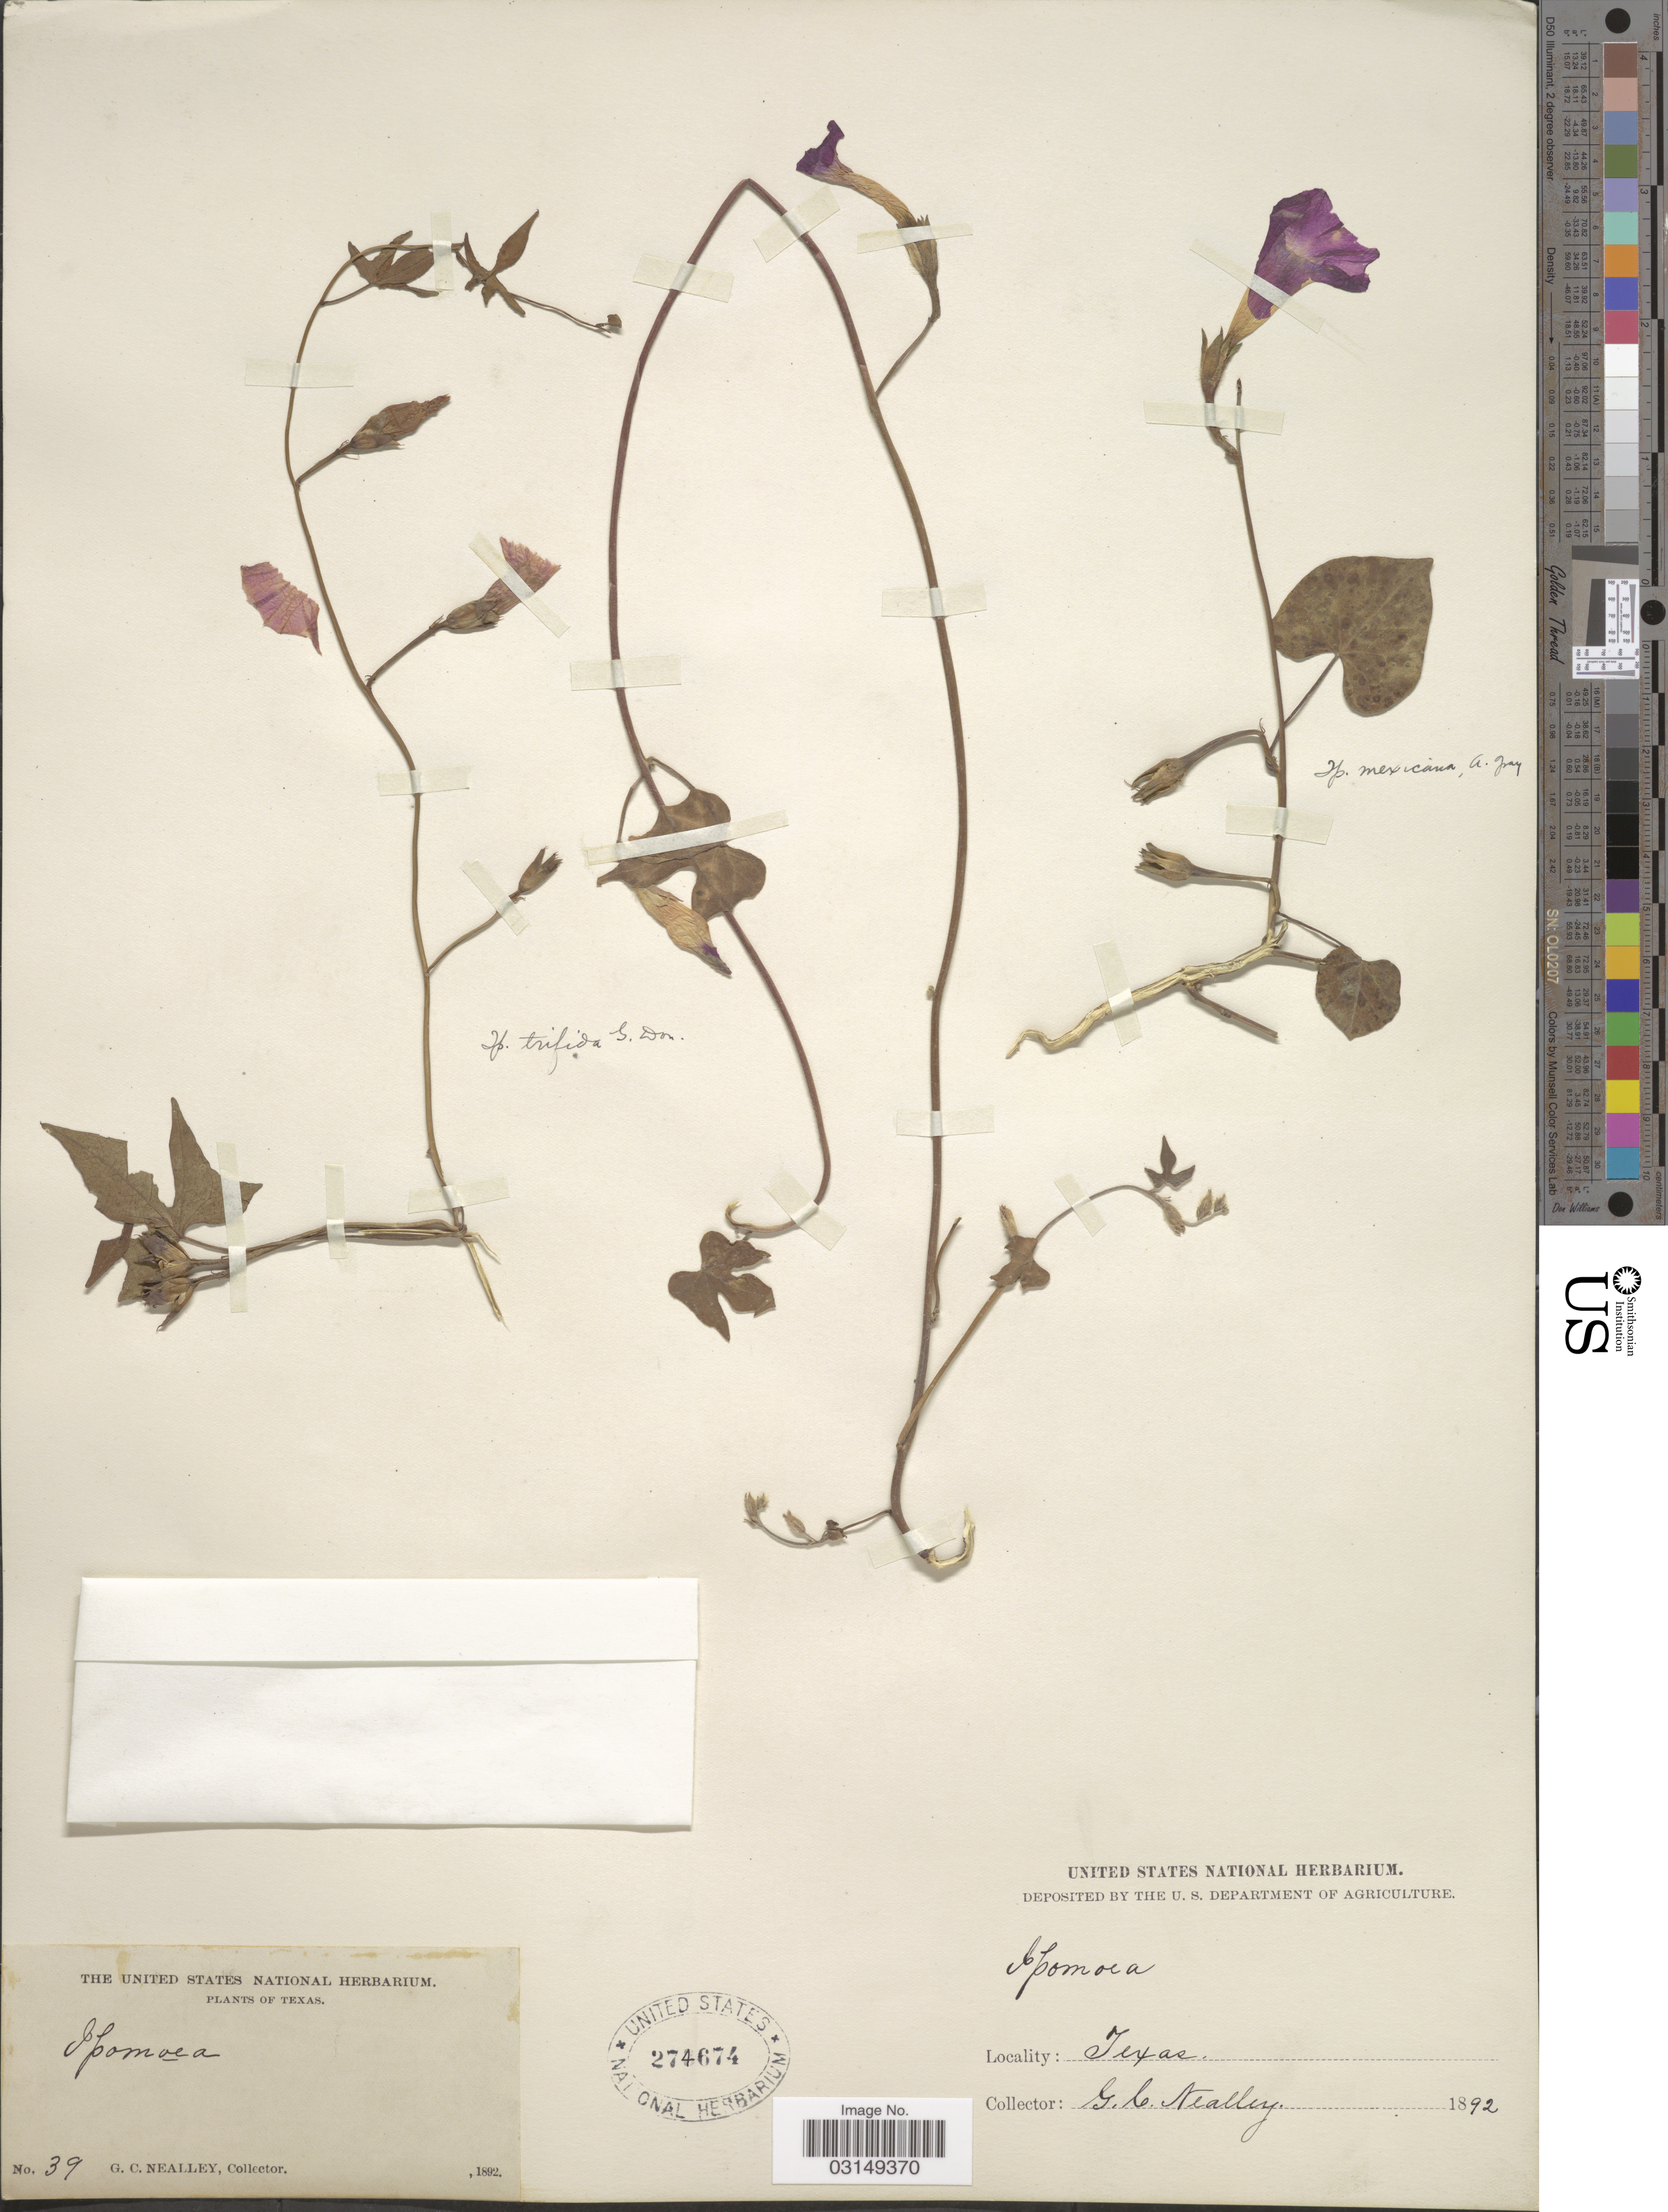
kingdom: Plantae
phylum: Tracheophyta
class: Magnoliopsida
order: Solanales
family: Convolvulaceae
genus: Ipomoea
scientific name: Ipomoea trichocarpa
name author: Elliott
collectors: G. C. Nealley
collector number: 39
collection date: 1892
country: United States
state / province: Texas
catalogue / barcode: US 274674